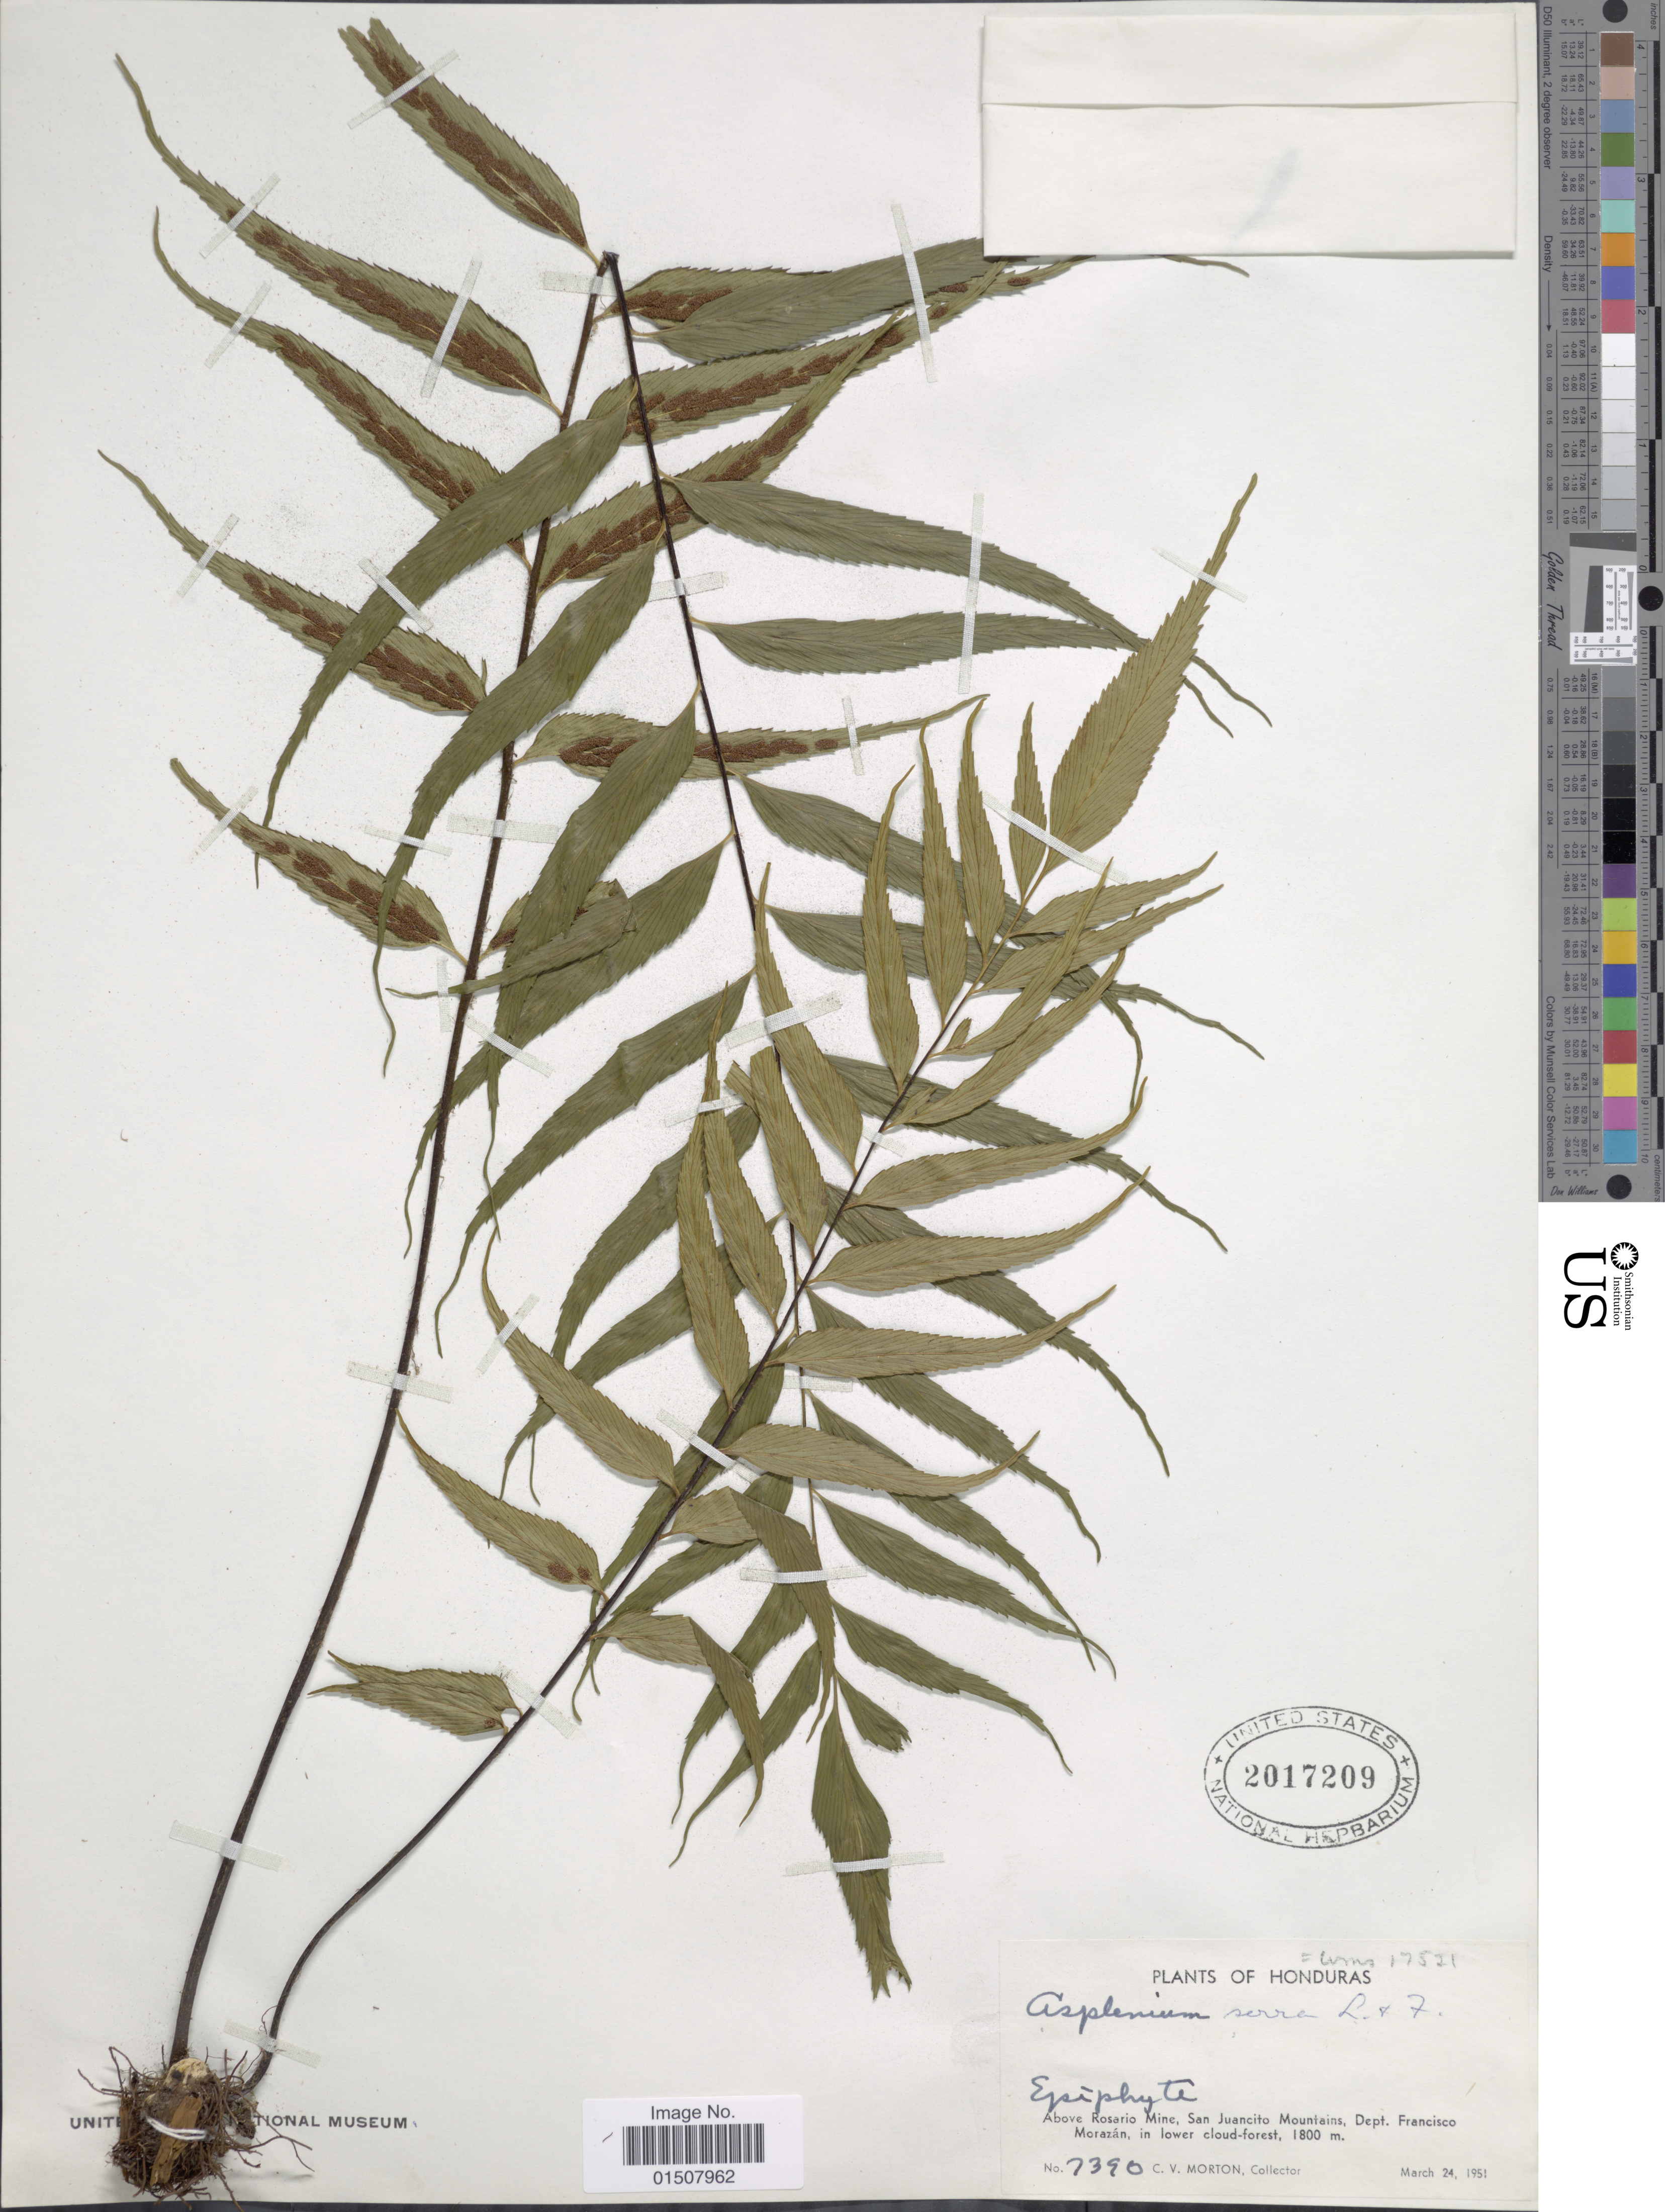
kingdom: Plantae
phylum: Tracheophyta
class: Polypodiopsida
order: Polypodiales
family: Aspleniaceae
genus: Asplenium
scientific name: Asplenium serra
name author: Langsd. & Fisch.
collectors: C. V. Morton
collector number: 7390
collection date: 1951-03-24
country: Honduras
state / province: Fco. Morazán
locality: Above Rosario Mine, San Juancito Mountains, in lower cloud-forest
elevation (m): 1800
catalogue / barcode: US 2170209